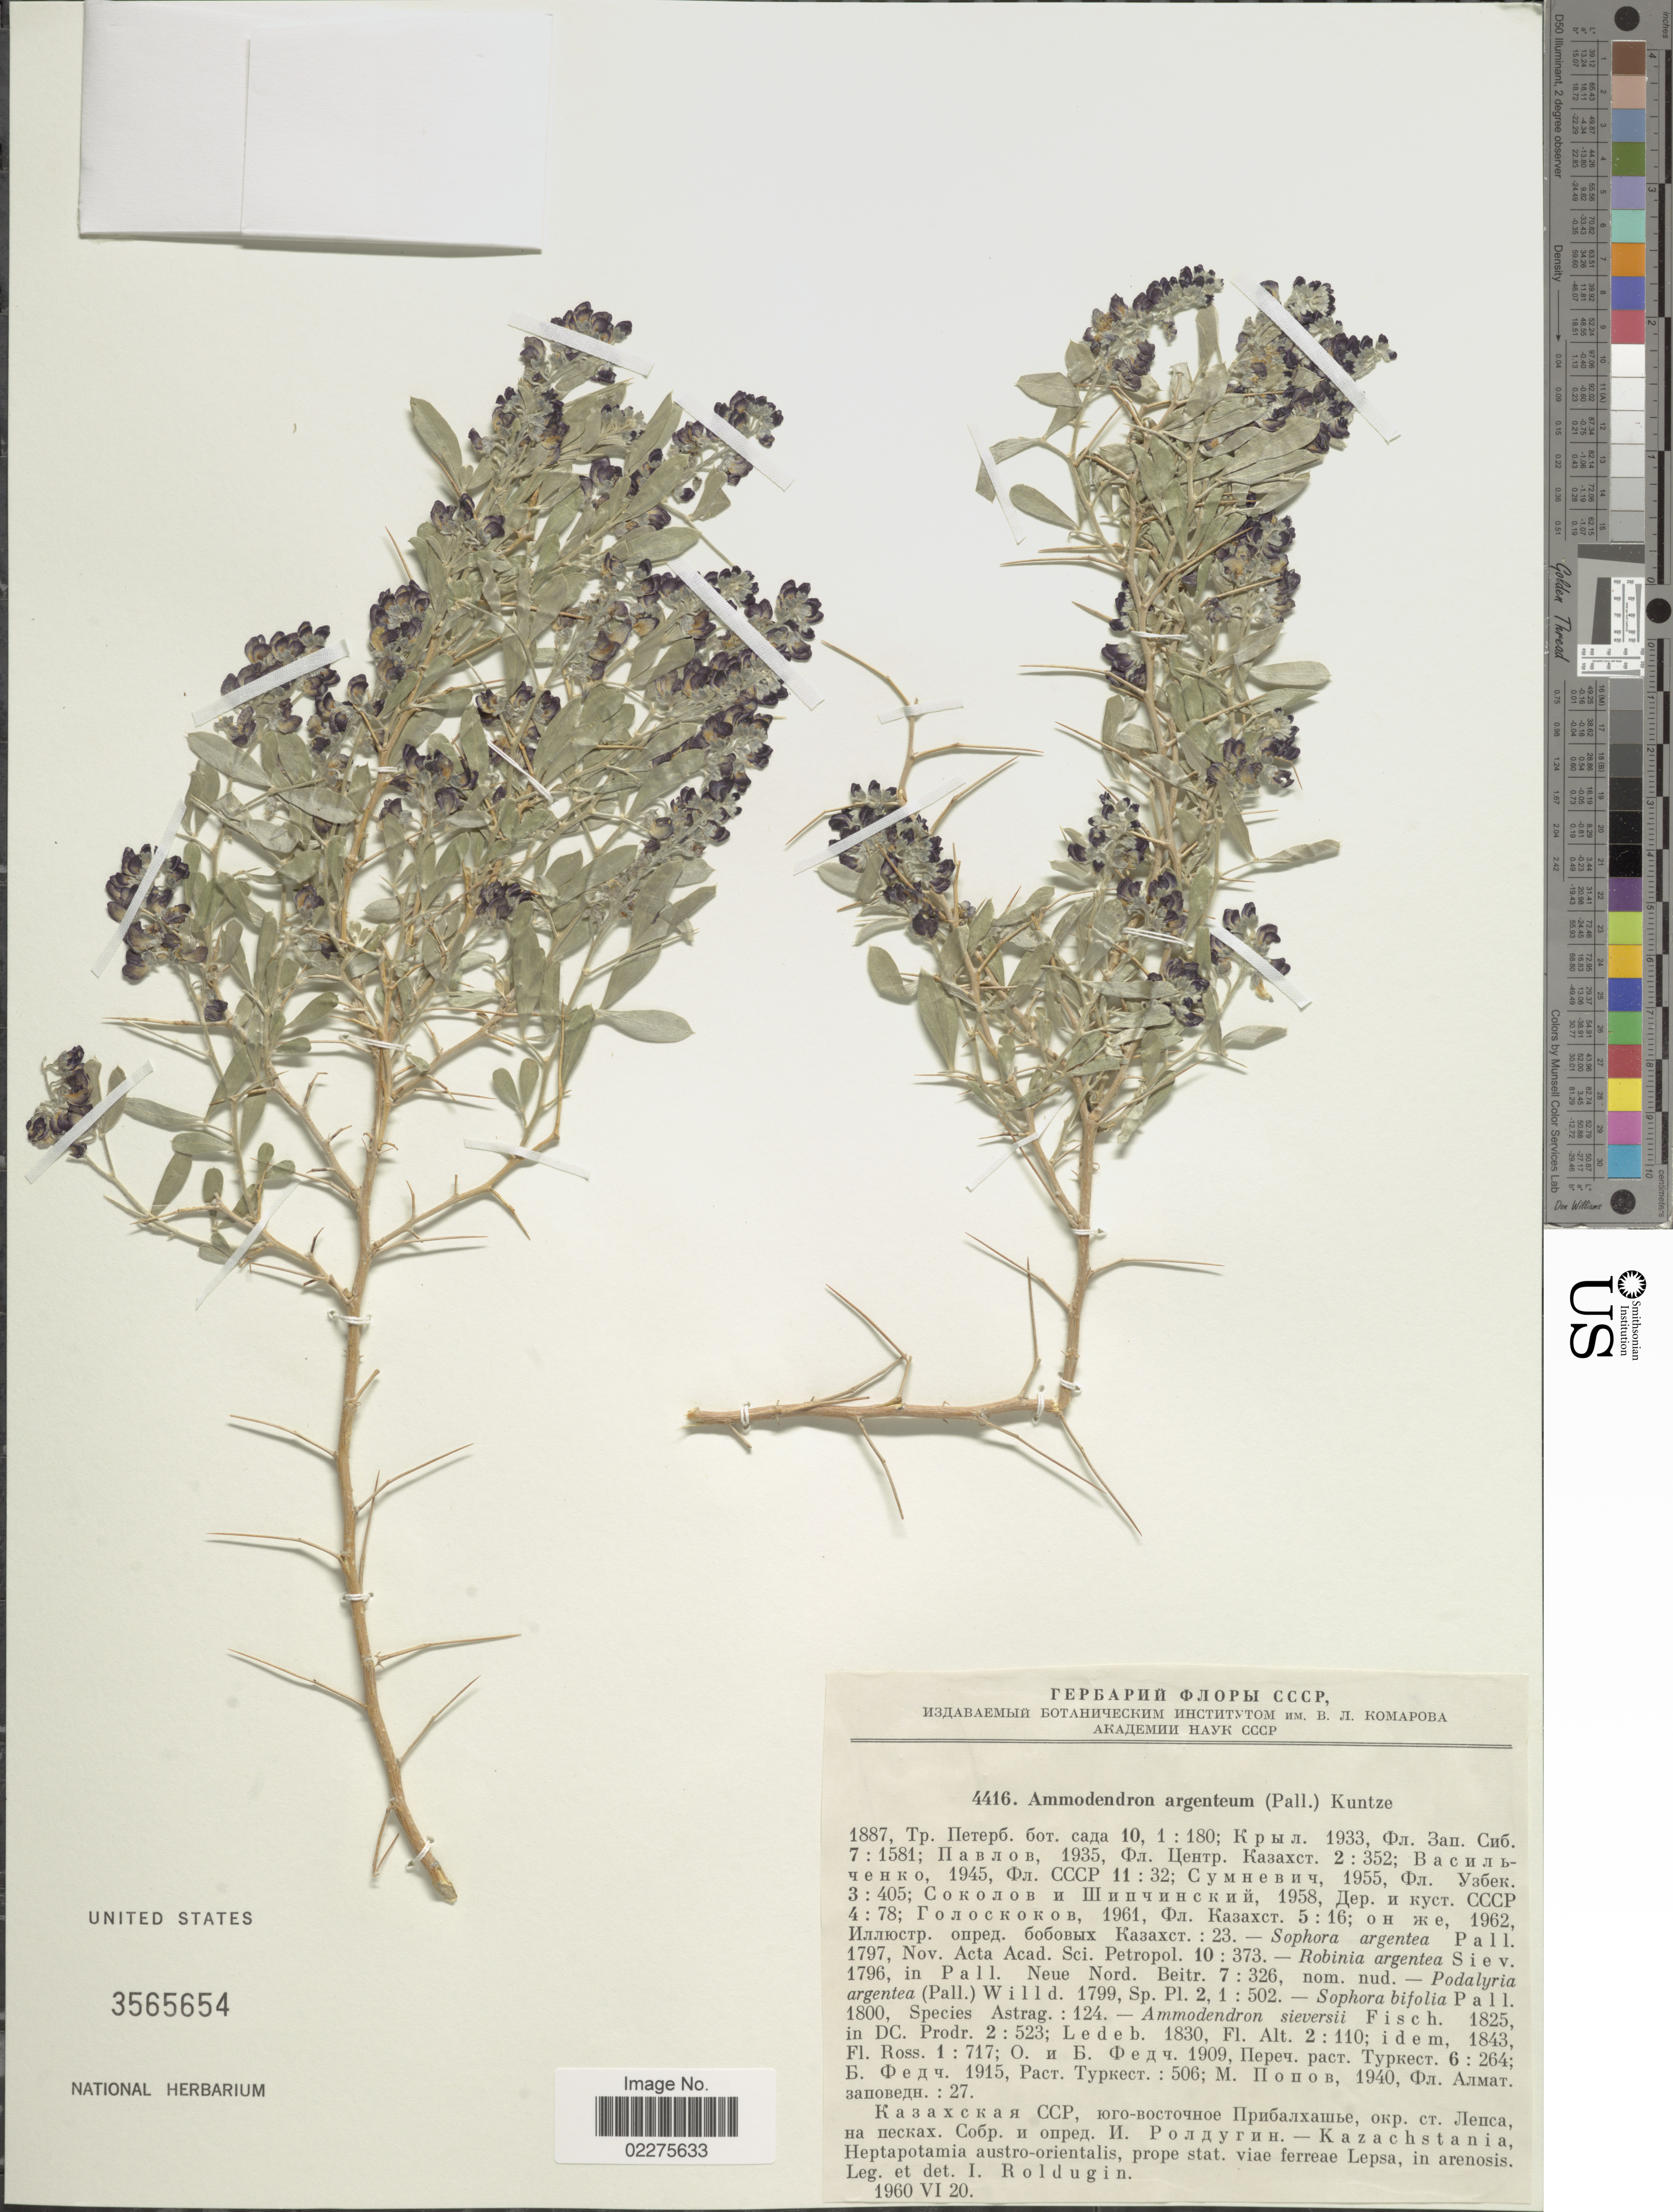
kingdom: Plantae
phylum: Tracheophyta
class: Magnoliopsida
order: Fabales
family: Fabaceae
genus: Ammodendron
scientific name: Ammodendron argenteum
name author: (Pall.) Kuntze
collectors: I. Roldugin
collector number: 4416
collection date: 1960-06-20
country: Kazakhstan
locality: Heptapotamia austro-orientalis, prope stat. viae ferreae Lepsa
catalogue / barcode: US 3565654